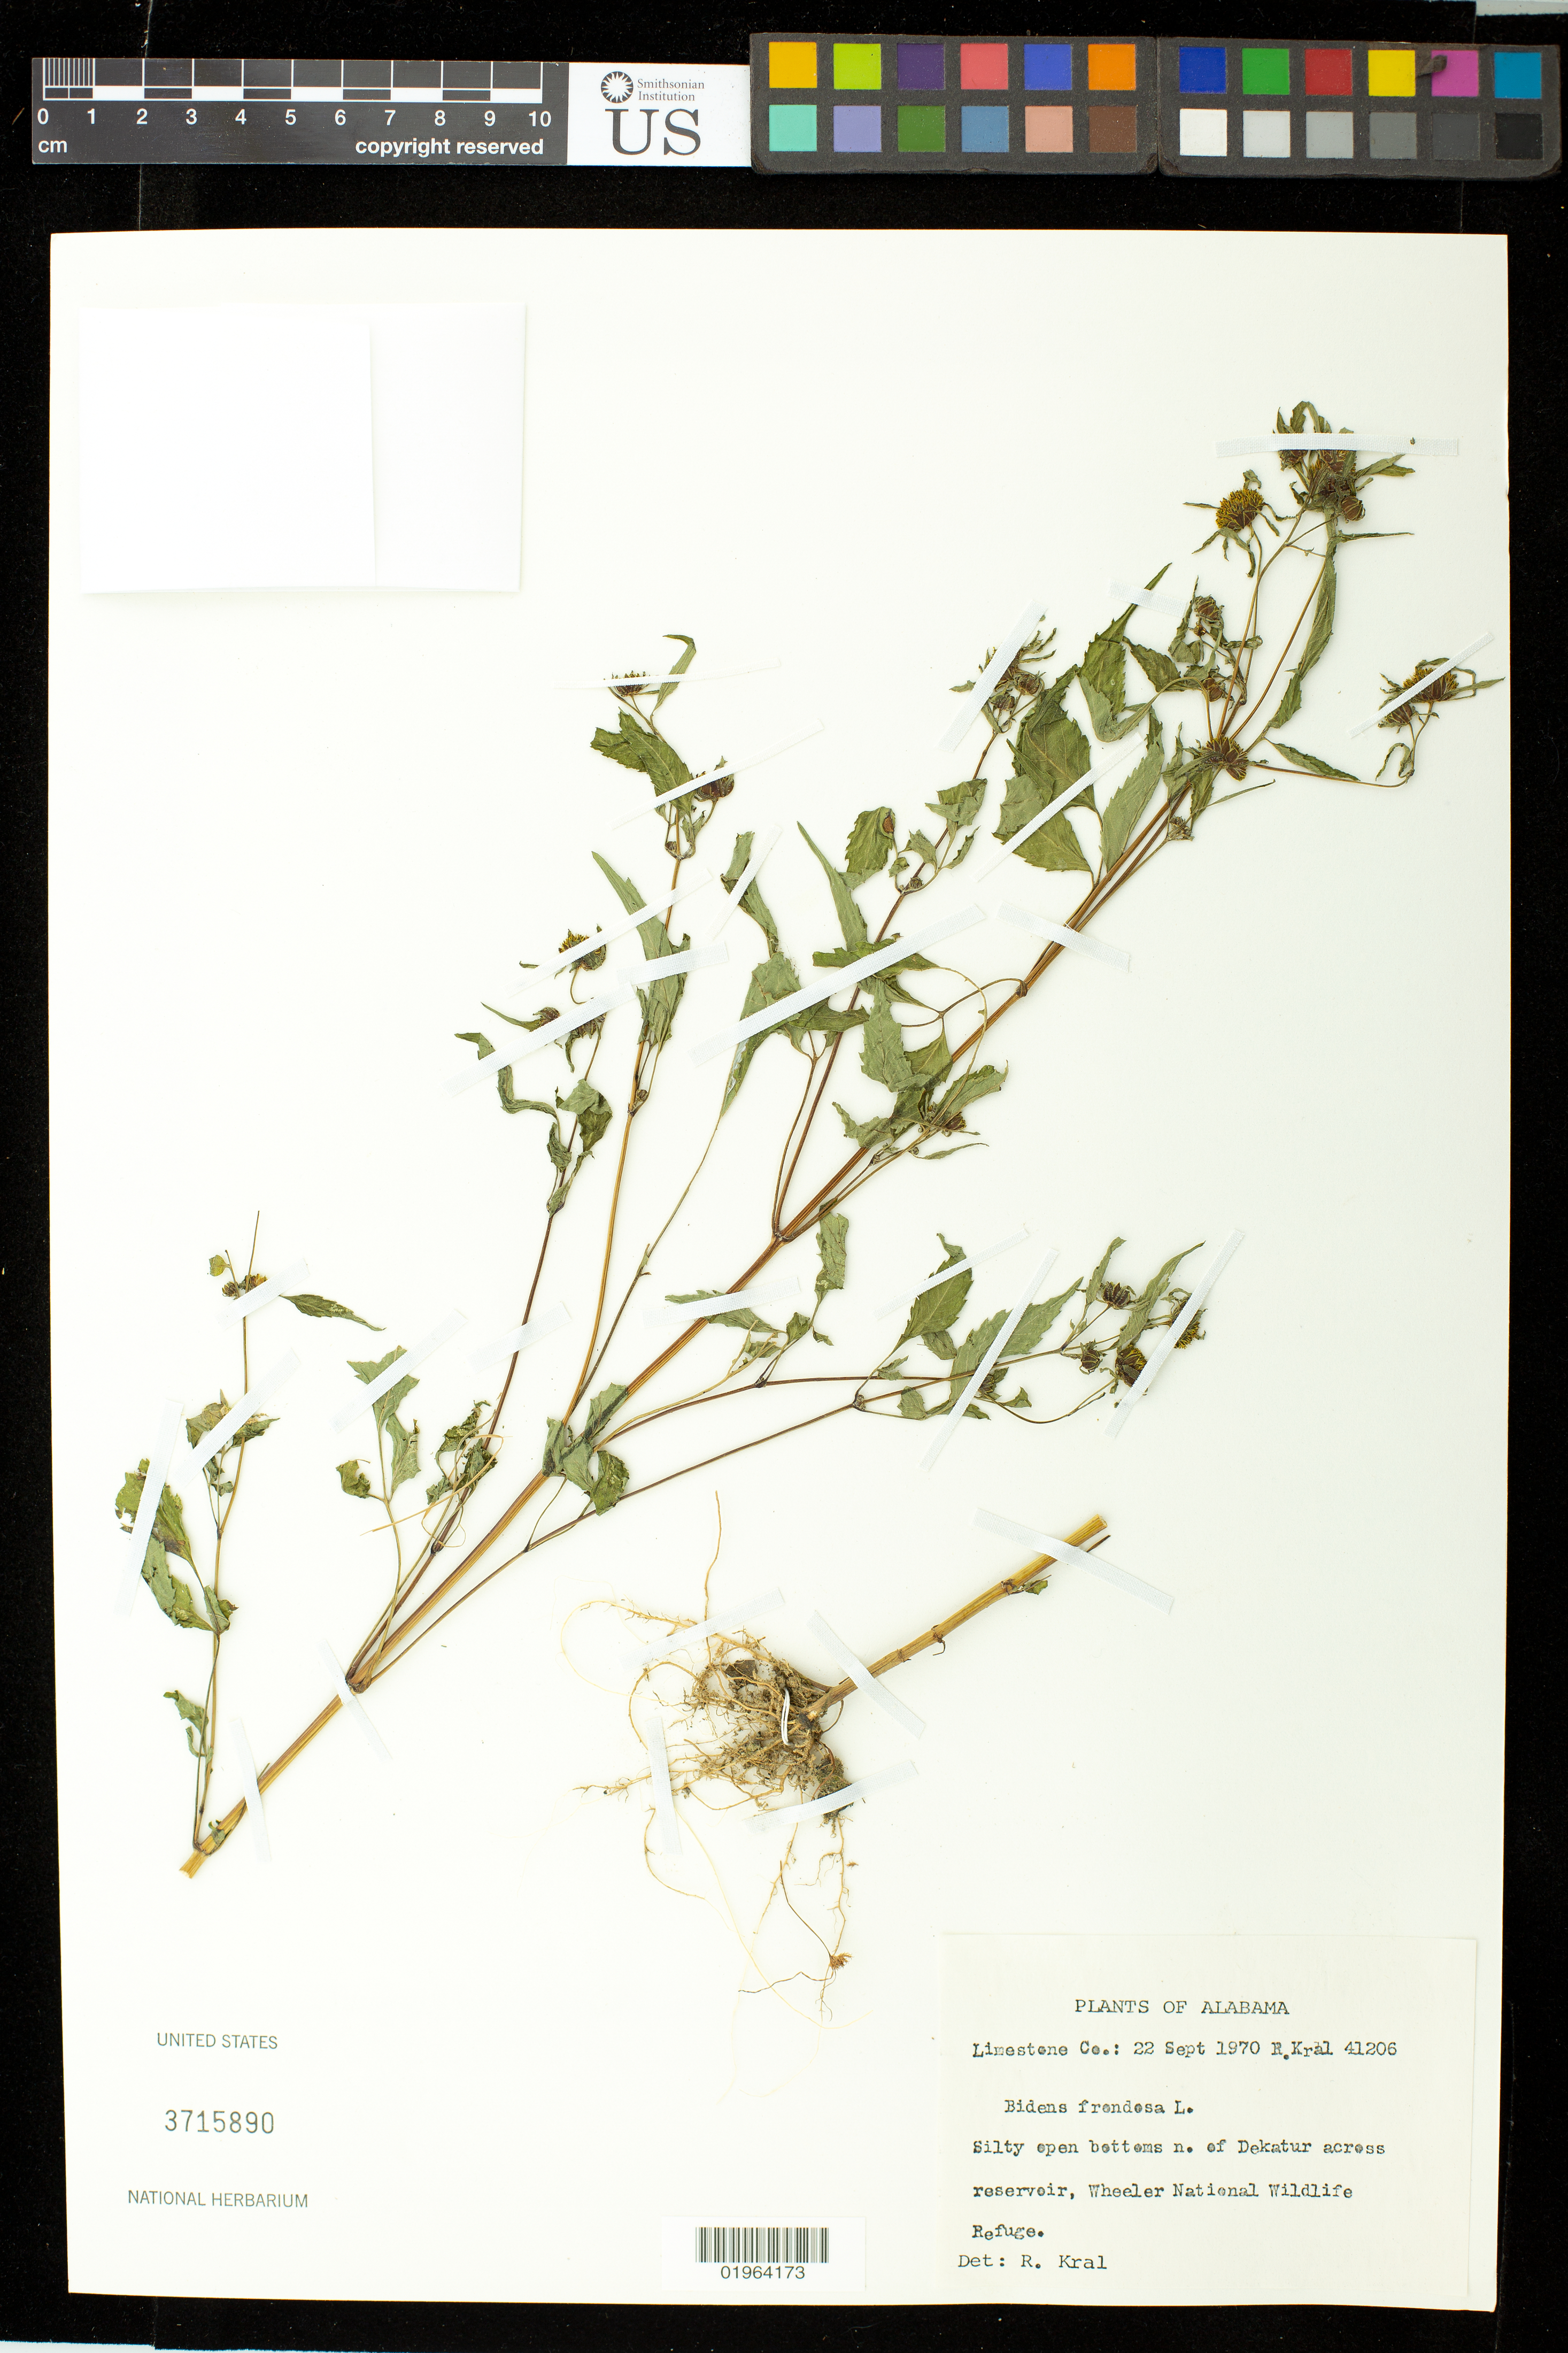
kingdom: Plantae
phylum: Tracheophyta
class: Magnoliopsida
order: Asterales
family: Asteraceae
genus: Bidens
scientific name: Bidens frondosa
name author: L.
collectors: R. Kral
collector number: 41206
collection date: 1970-09-22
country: United States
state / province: Alabama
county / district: Limestone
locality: Wheeler Nat Wildlife Refuge. N of Dekatur across reservoir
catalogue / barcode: US 3715890